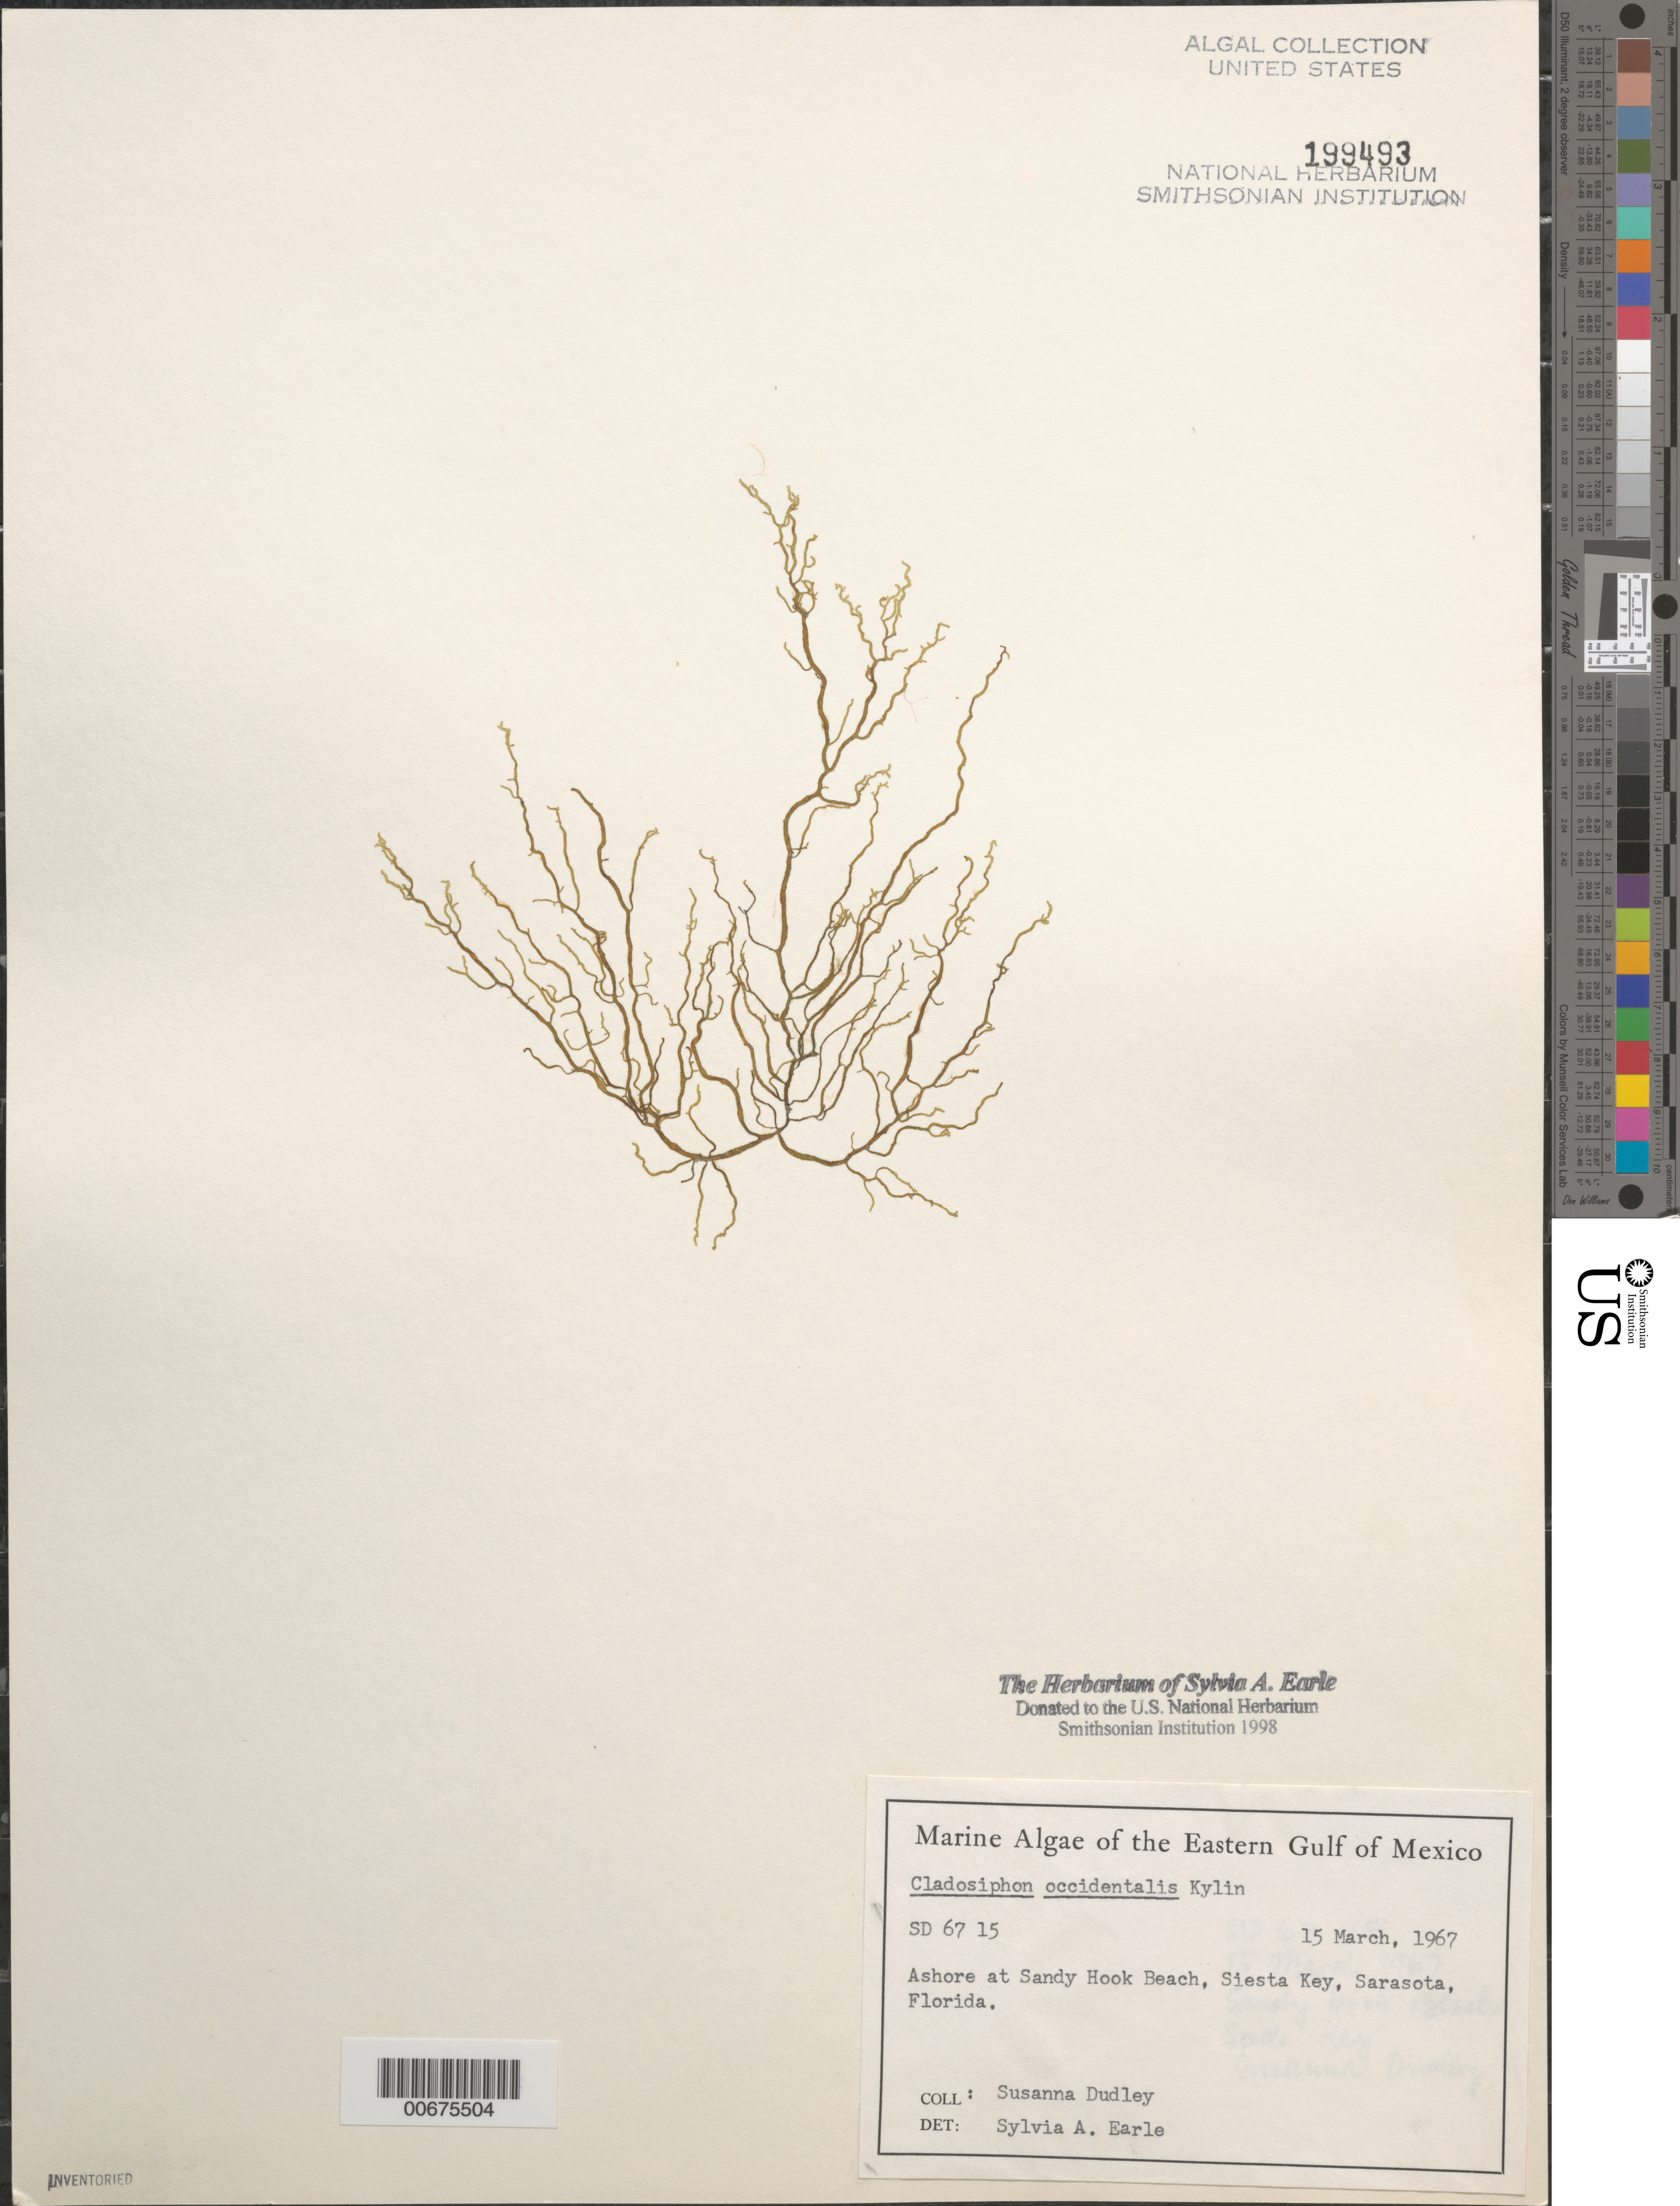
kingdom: Chromista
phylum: Ochrophyta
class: Phaeophyceae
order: Ectocarpales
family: Chordariaceae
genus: Cladosiphon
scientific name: Cladosiphon occidentalis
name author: Kylin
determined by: Earle, S. A.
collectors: S. Dudley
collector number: SD 67 15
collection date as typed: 15 Mar 1967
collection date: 1967-03-15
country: United States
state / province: Florida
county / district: Sarasota County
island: Siesta Key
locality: Sandy Hook Beach, Sarasota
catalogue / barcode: US 199493